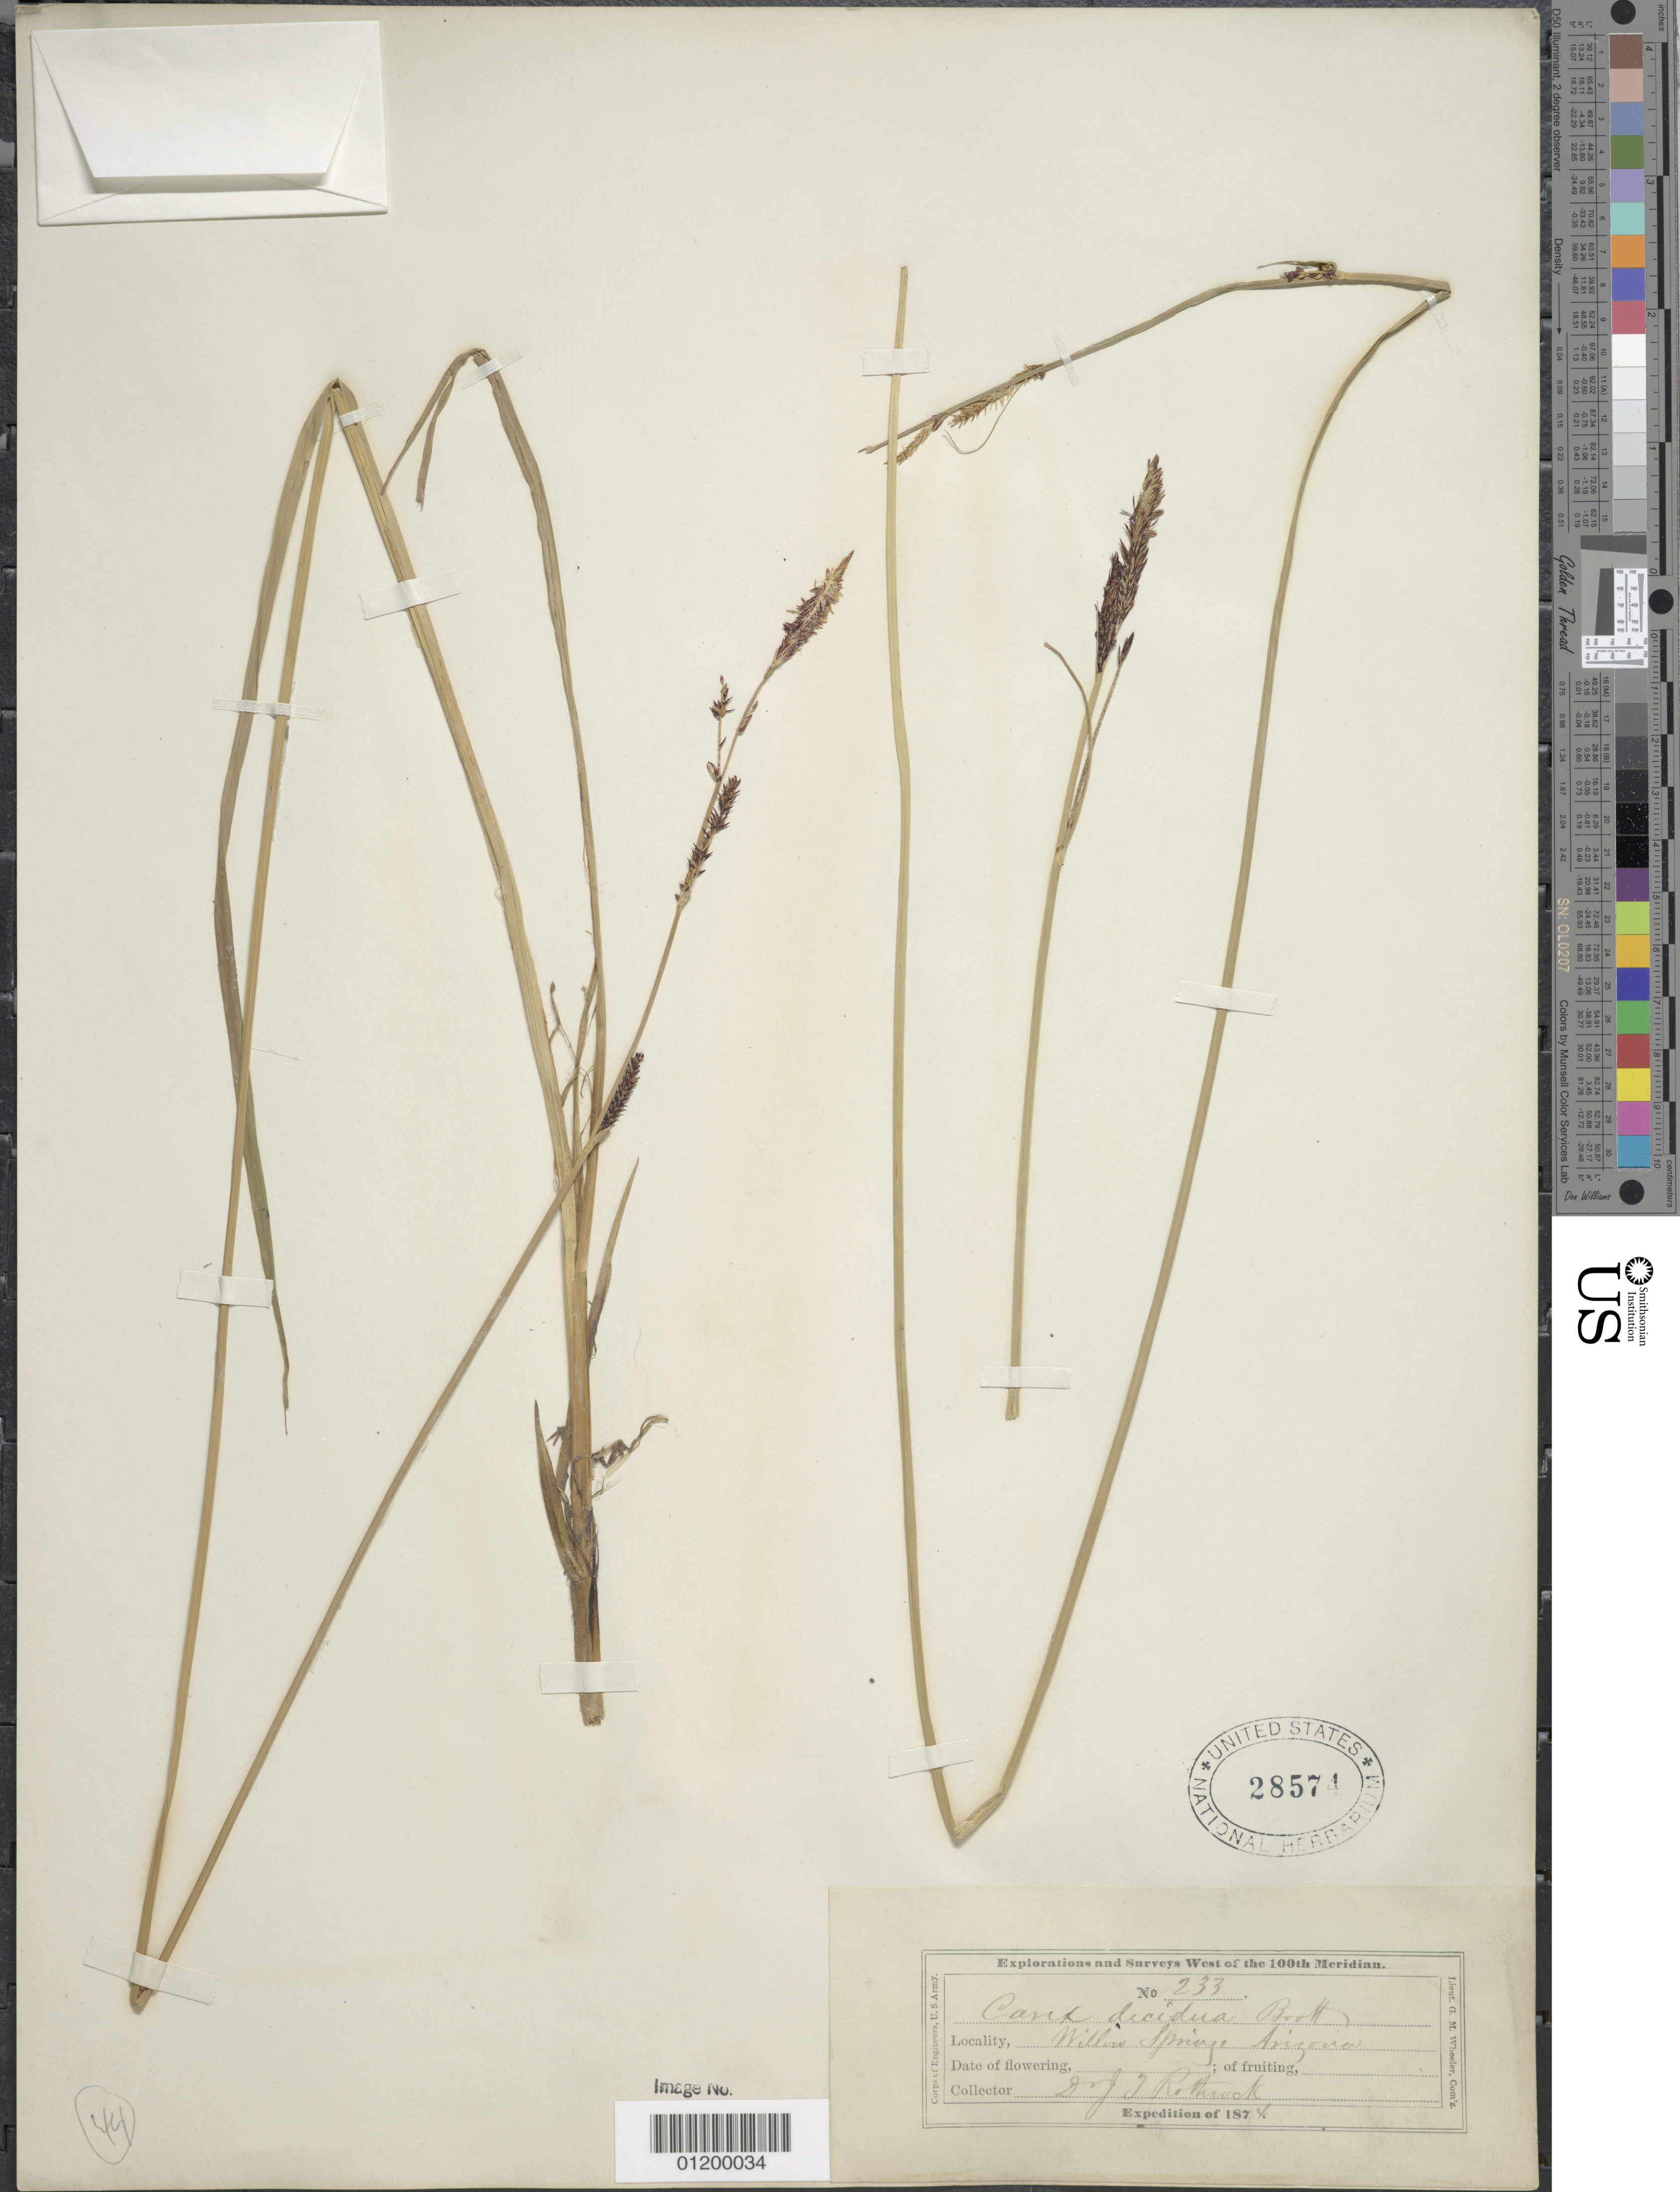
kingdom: Plantae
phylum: Tracheophyta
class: Liliopsida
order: Poales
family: Cyperaceae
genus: Carex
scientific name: Carex decidua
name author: Boott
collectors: J. T. Rothrock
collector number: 233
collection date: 1874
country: United States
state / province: Arizona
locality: Willow Springs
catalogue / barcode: US 28574